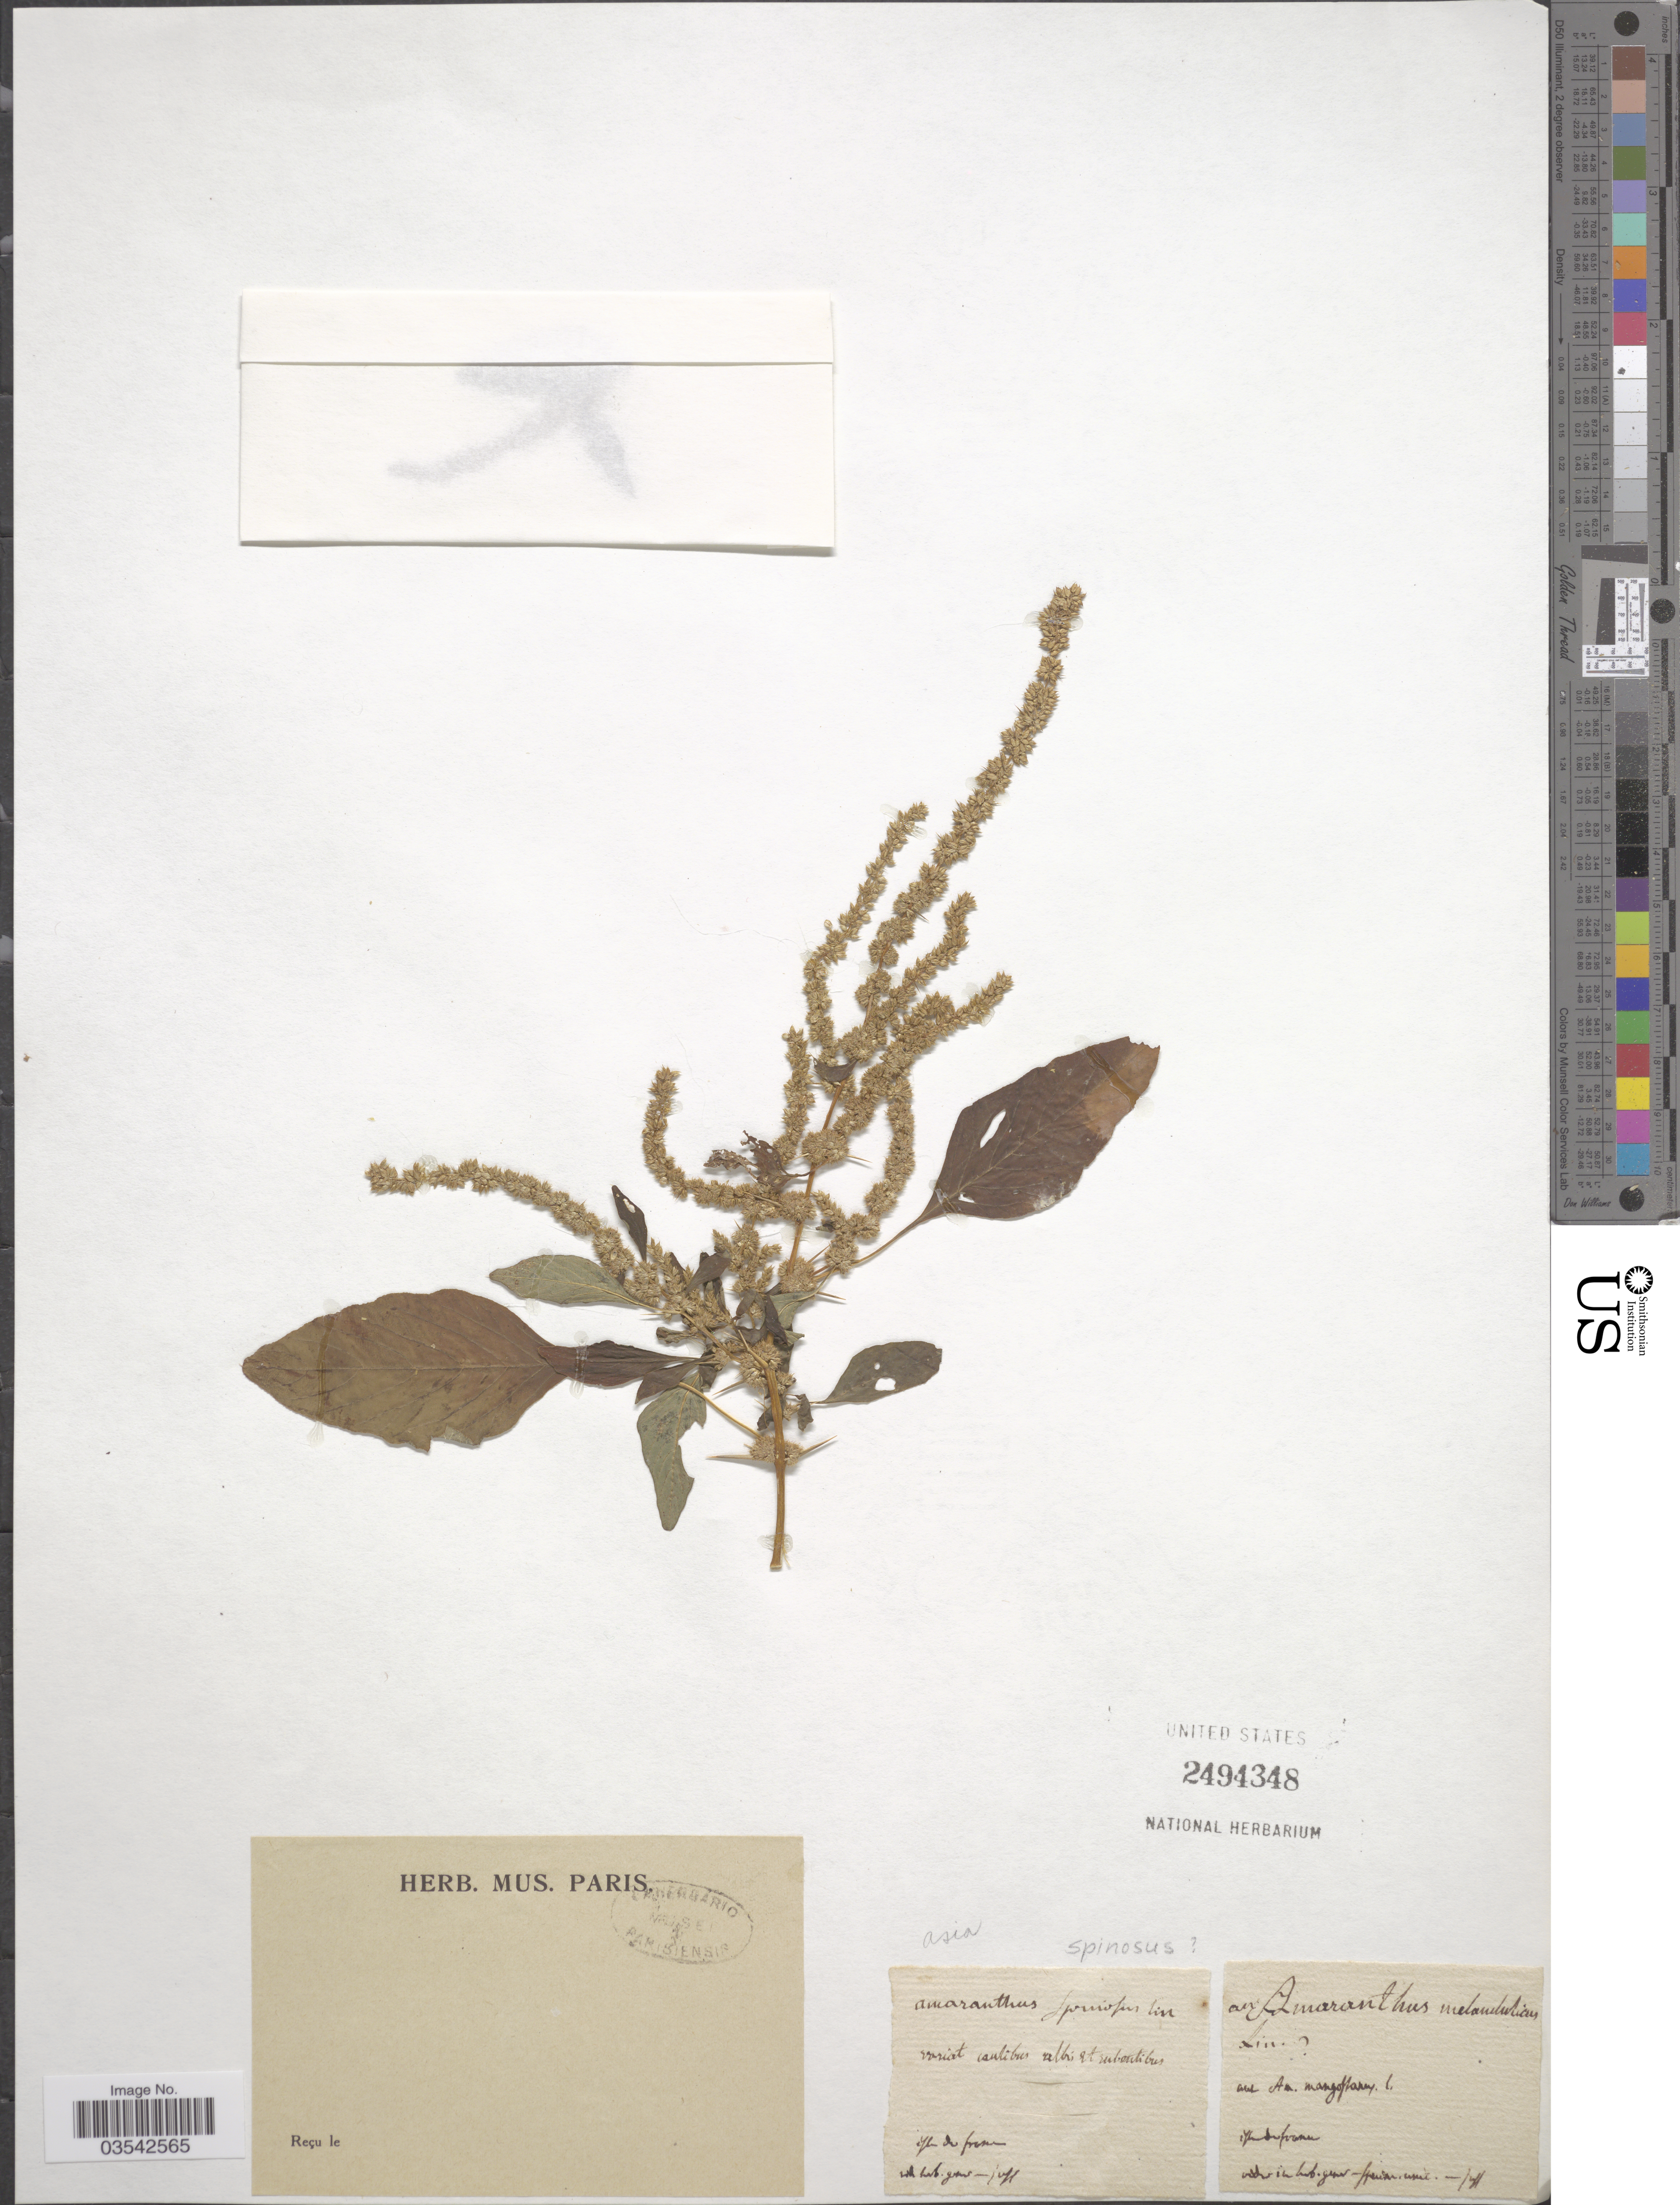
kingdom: Plantae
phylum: Tracheophyta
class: Magnoliopsida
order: Caryophyllales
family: Amaranthaceae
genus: Amaranthus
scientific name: Amaranthus spinosus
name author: L.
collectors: ex herb. Mus. Paris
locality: Asia. [illegible text] de [illegible text]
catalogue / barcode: US 2494348